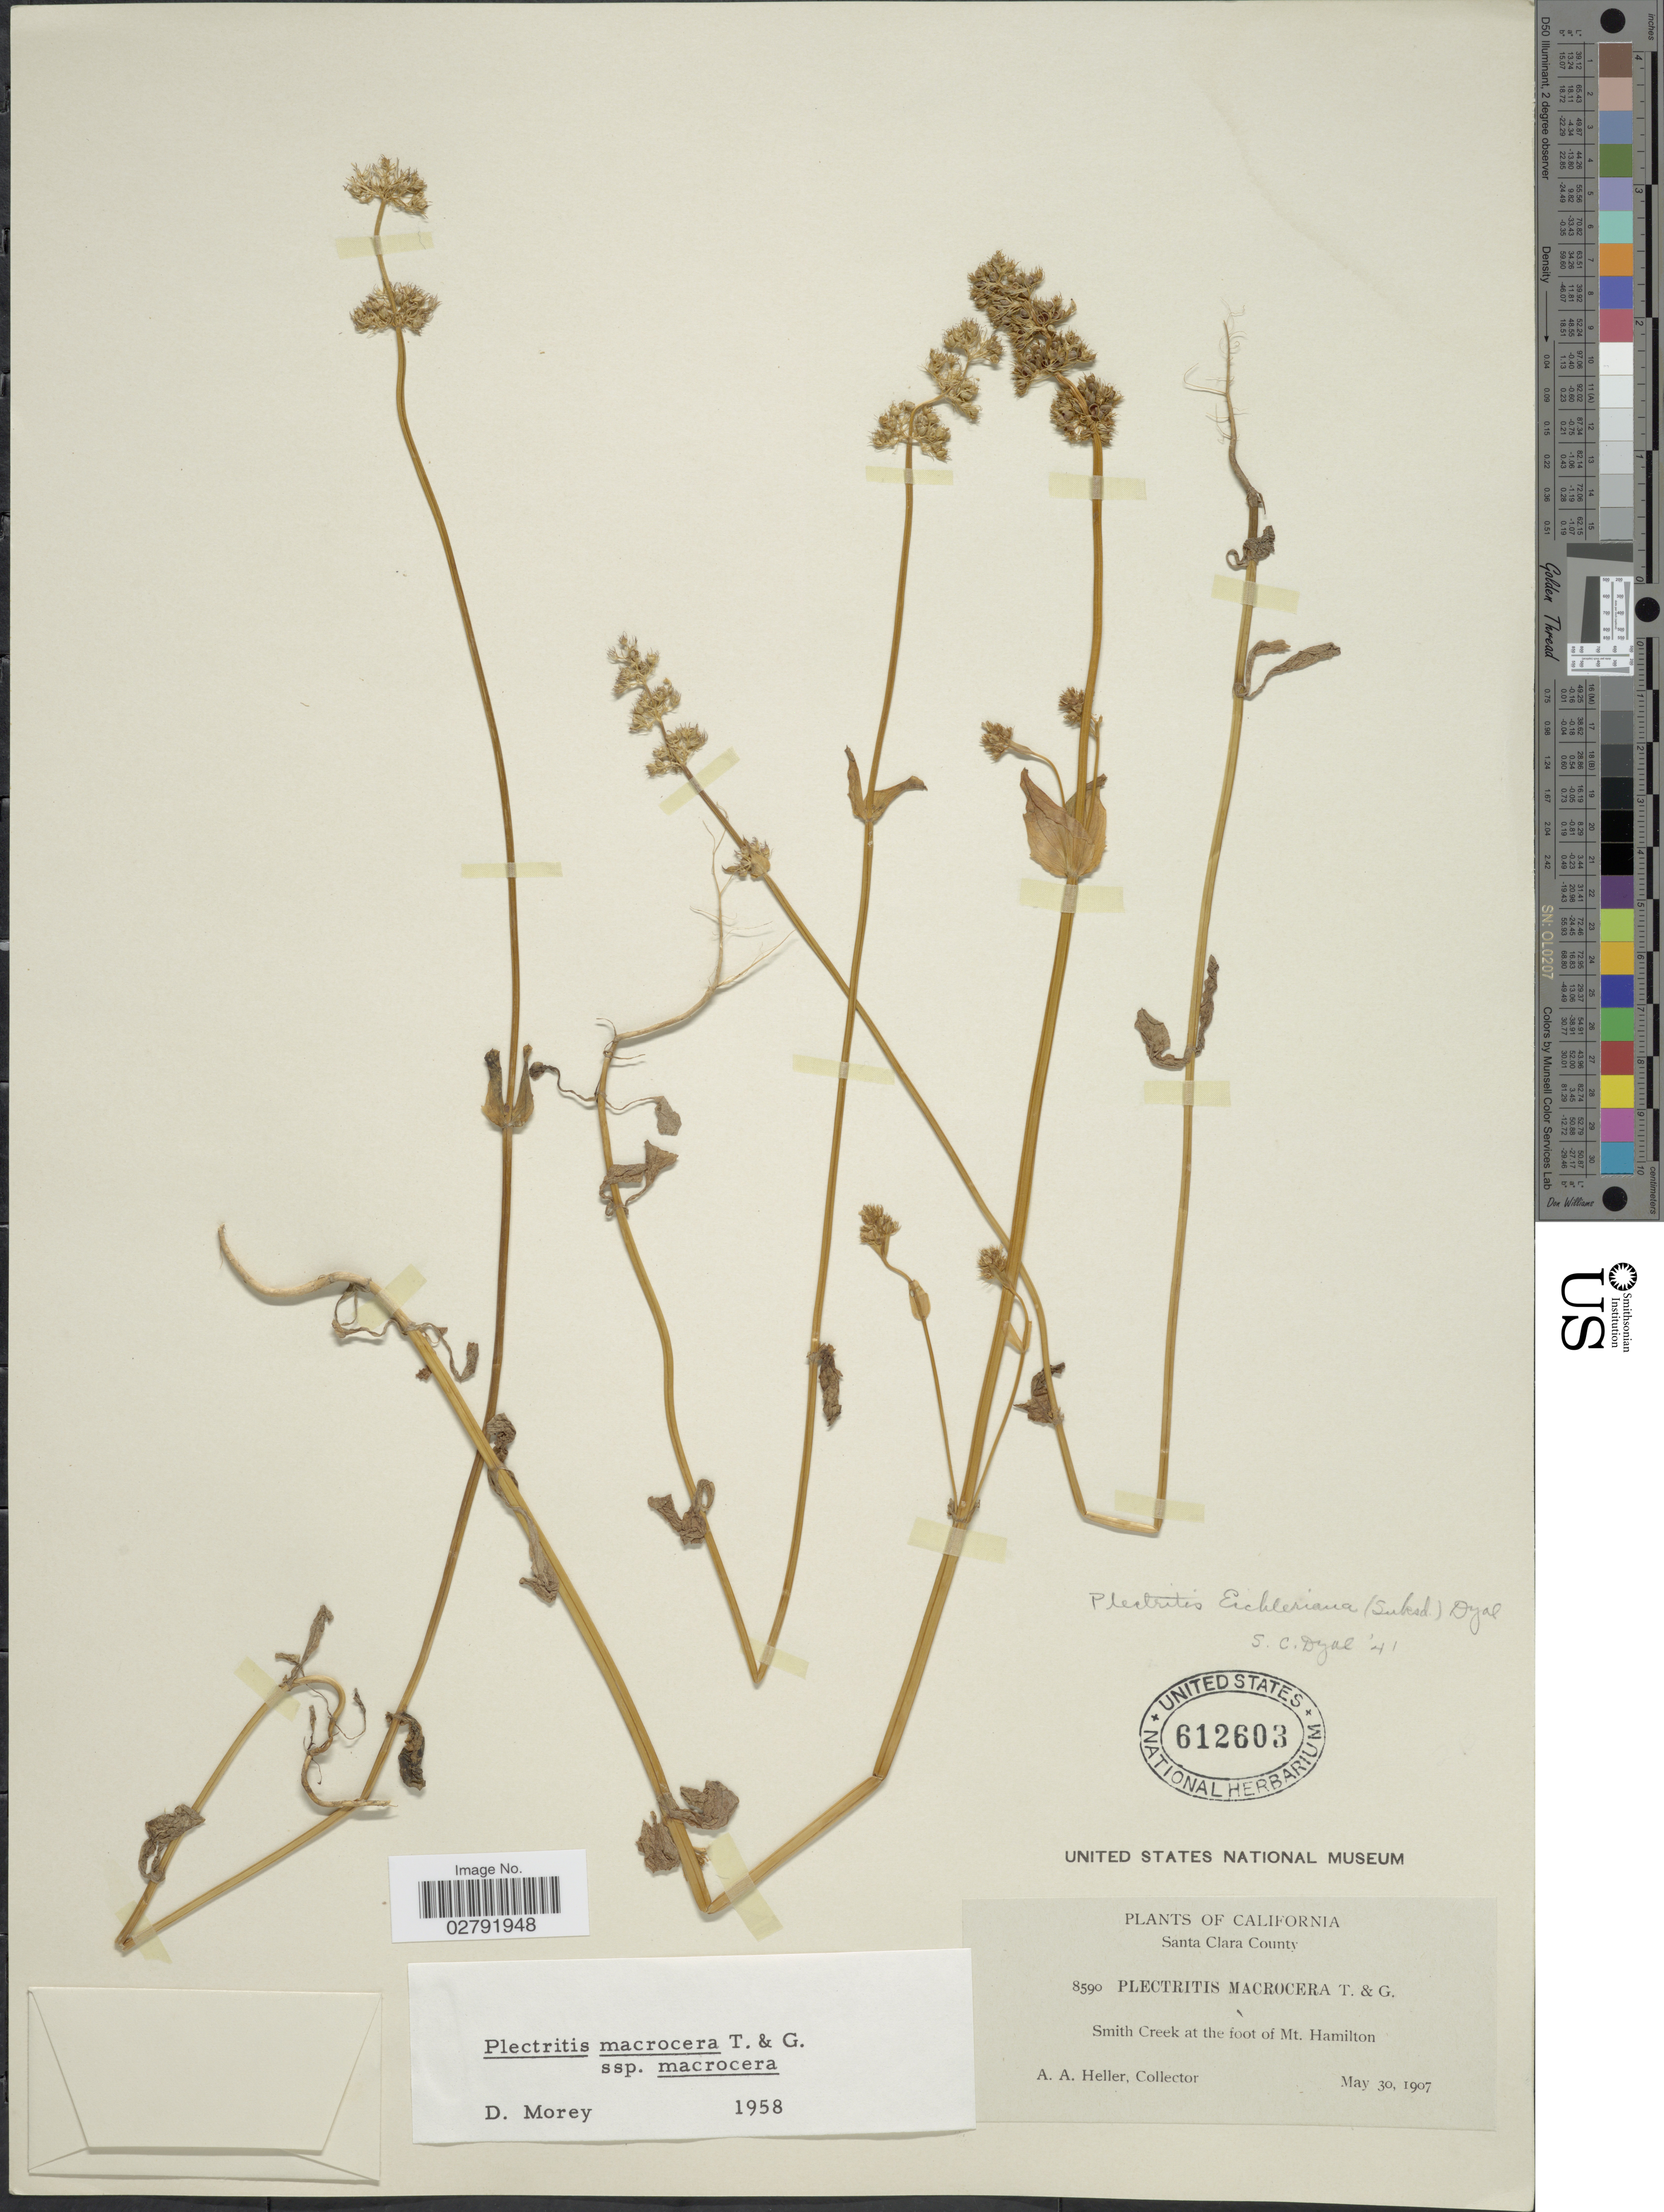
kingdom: Plantae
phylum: Tracheophyta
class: Magnoliopsida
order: Dipsacales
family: Caprifoliaceae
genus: Plectritis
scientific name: Plectritis macrocera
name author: Torr. & A. Gray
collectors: A. A. Heller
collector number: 8590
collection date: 1907-05-30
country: United States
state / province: California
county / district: Santa Clara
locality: Santa Clara County. Smith Creek at the foot of Mt. Hamilton.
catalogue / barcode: US 612603